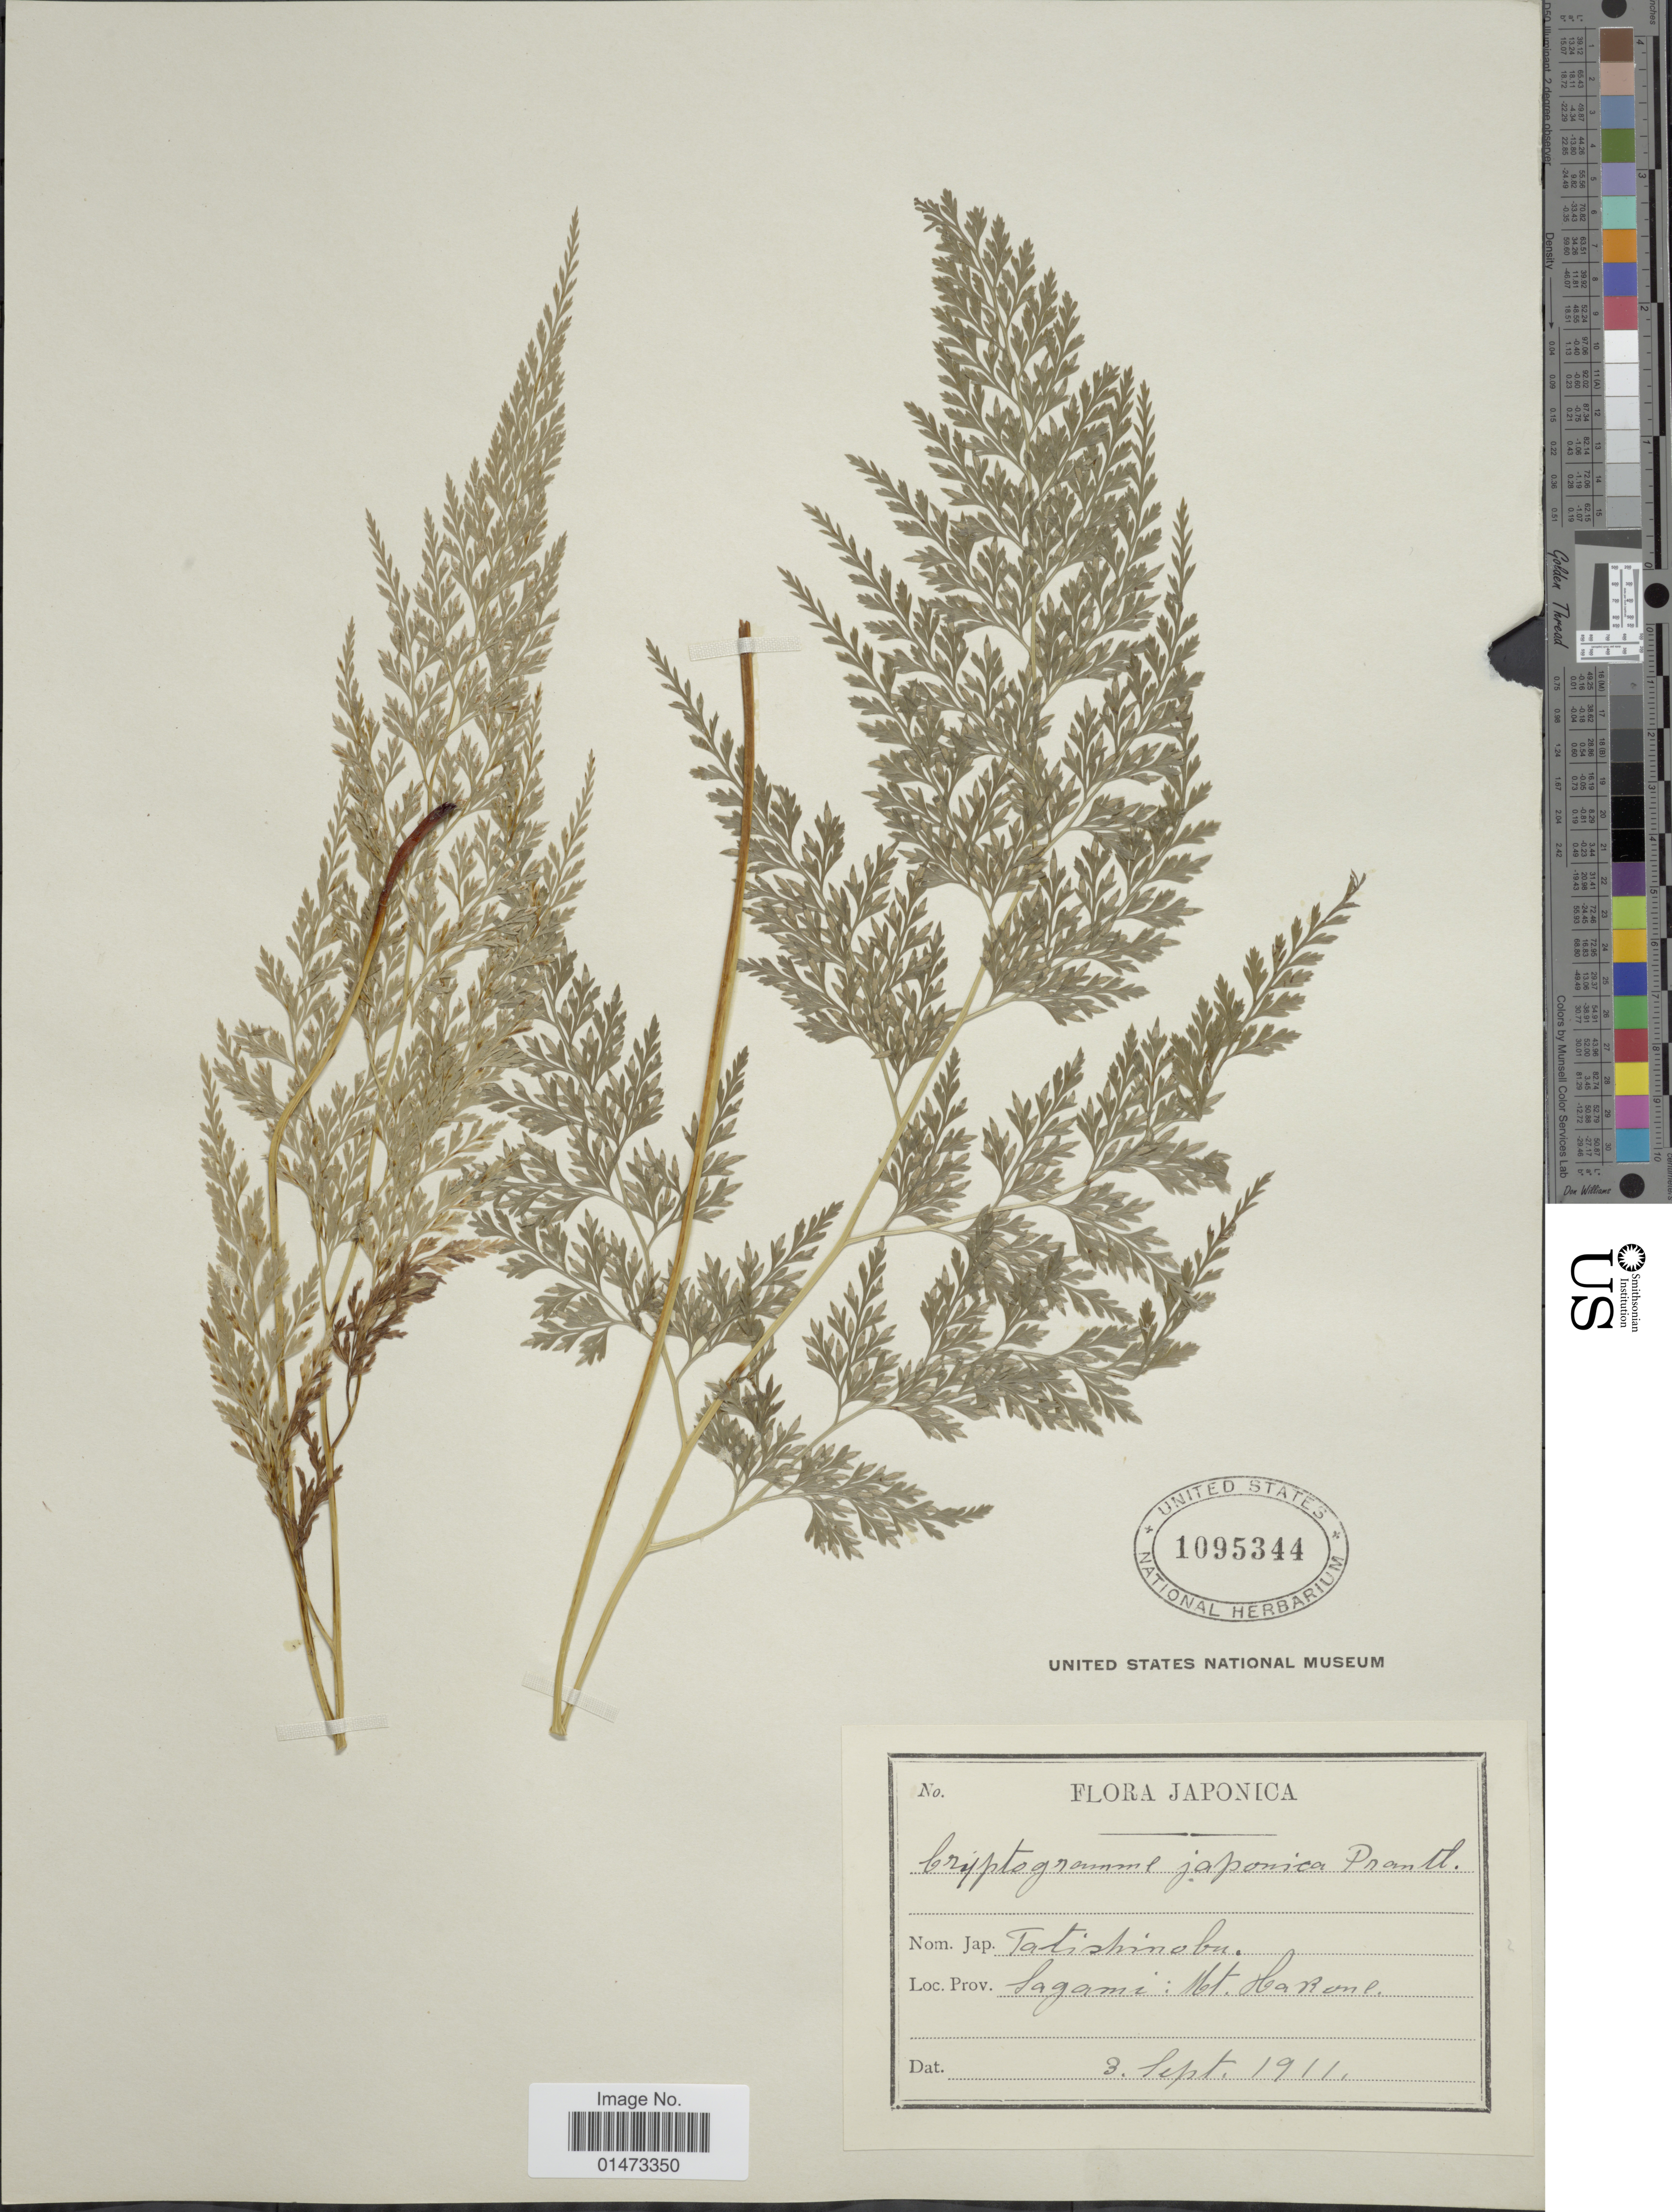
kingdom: Plantae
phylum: Tracheophyta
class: Polypodiopsida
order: Polypodiales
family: Pteridaceae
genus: Onychium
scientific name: Onychium japonicum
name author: (Thunb.) Kunze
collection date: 1911-09-03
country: Japan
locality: Sagami: Mt. Hakone.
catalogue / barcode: US 1095344